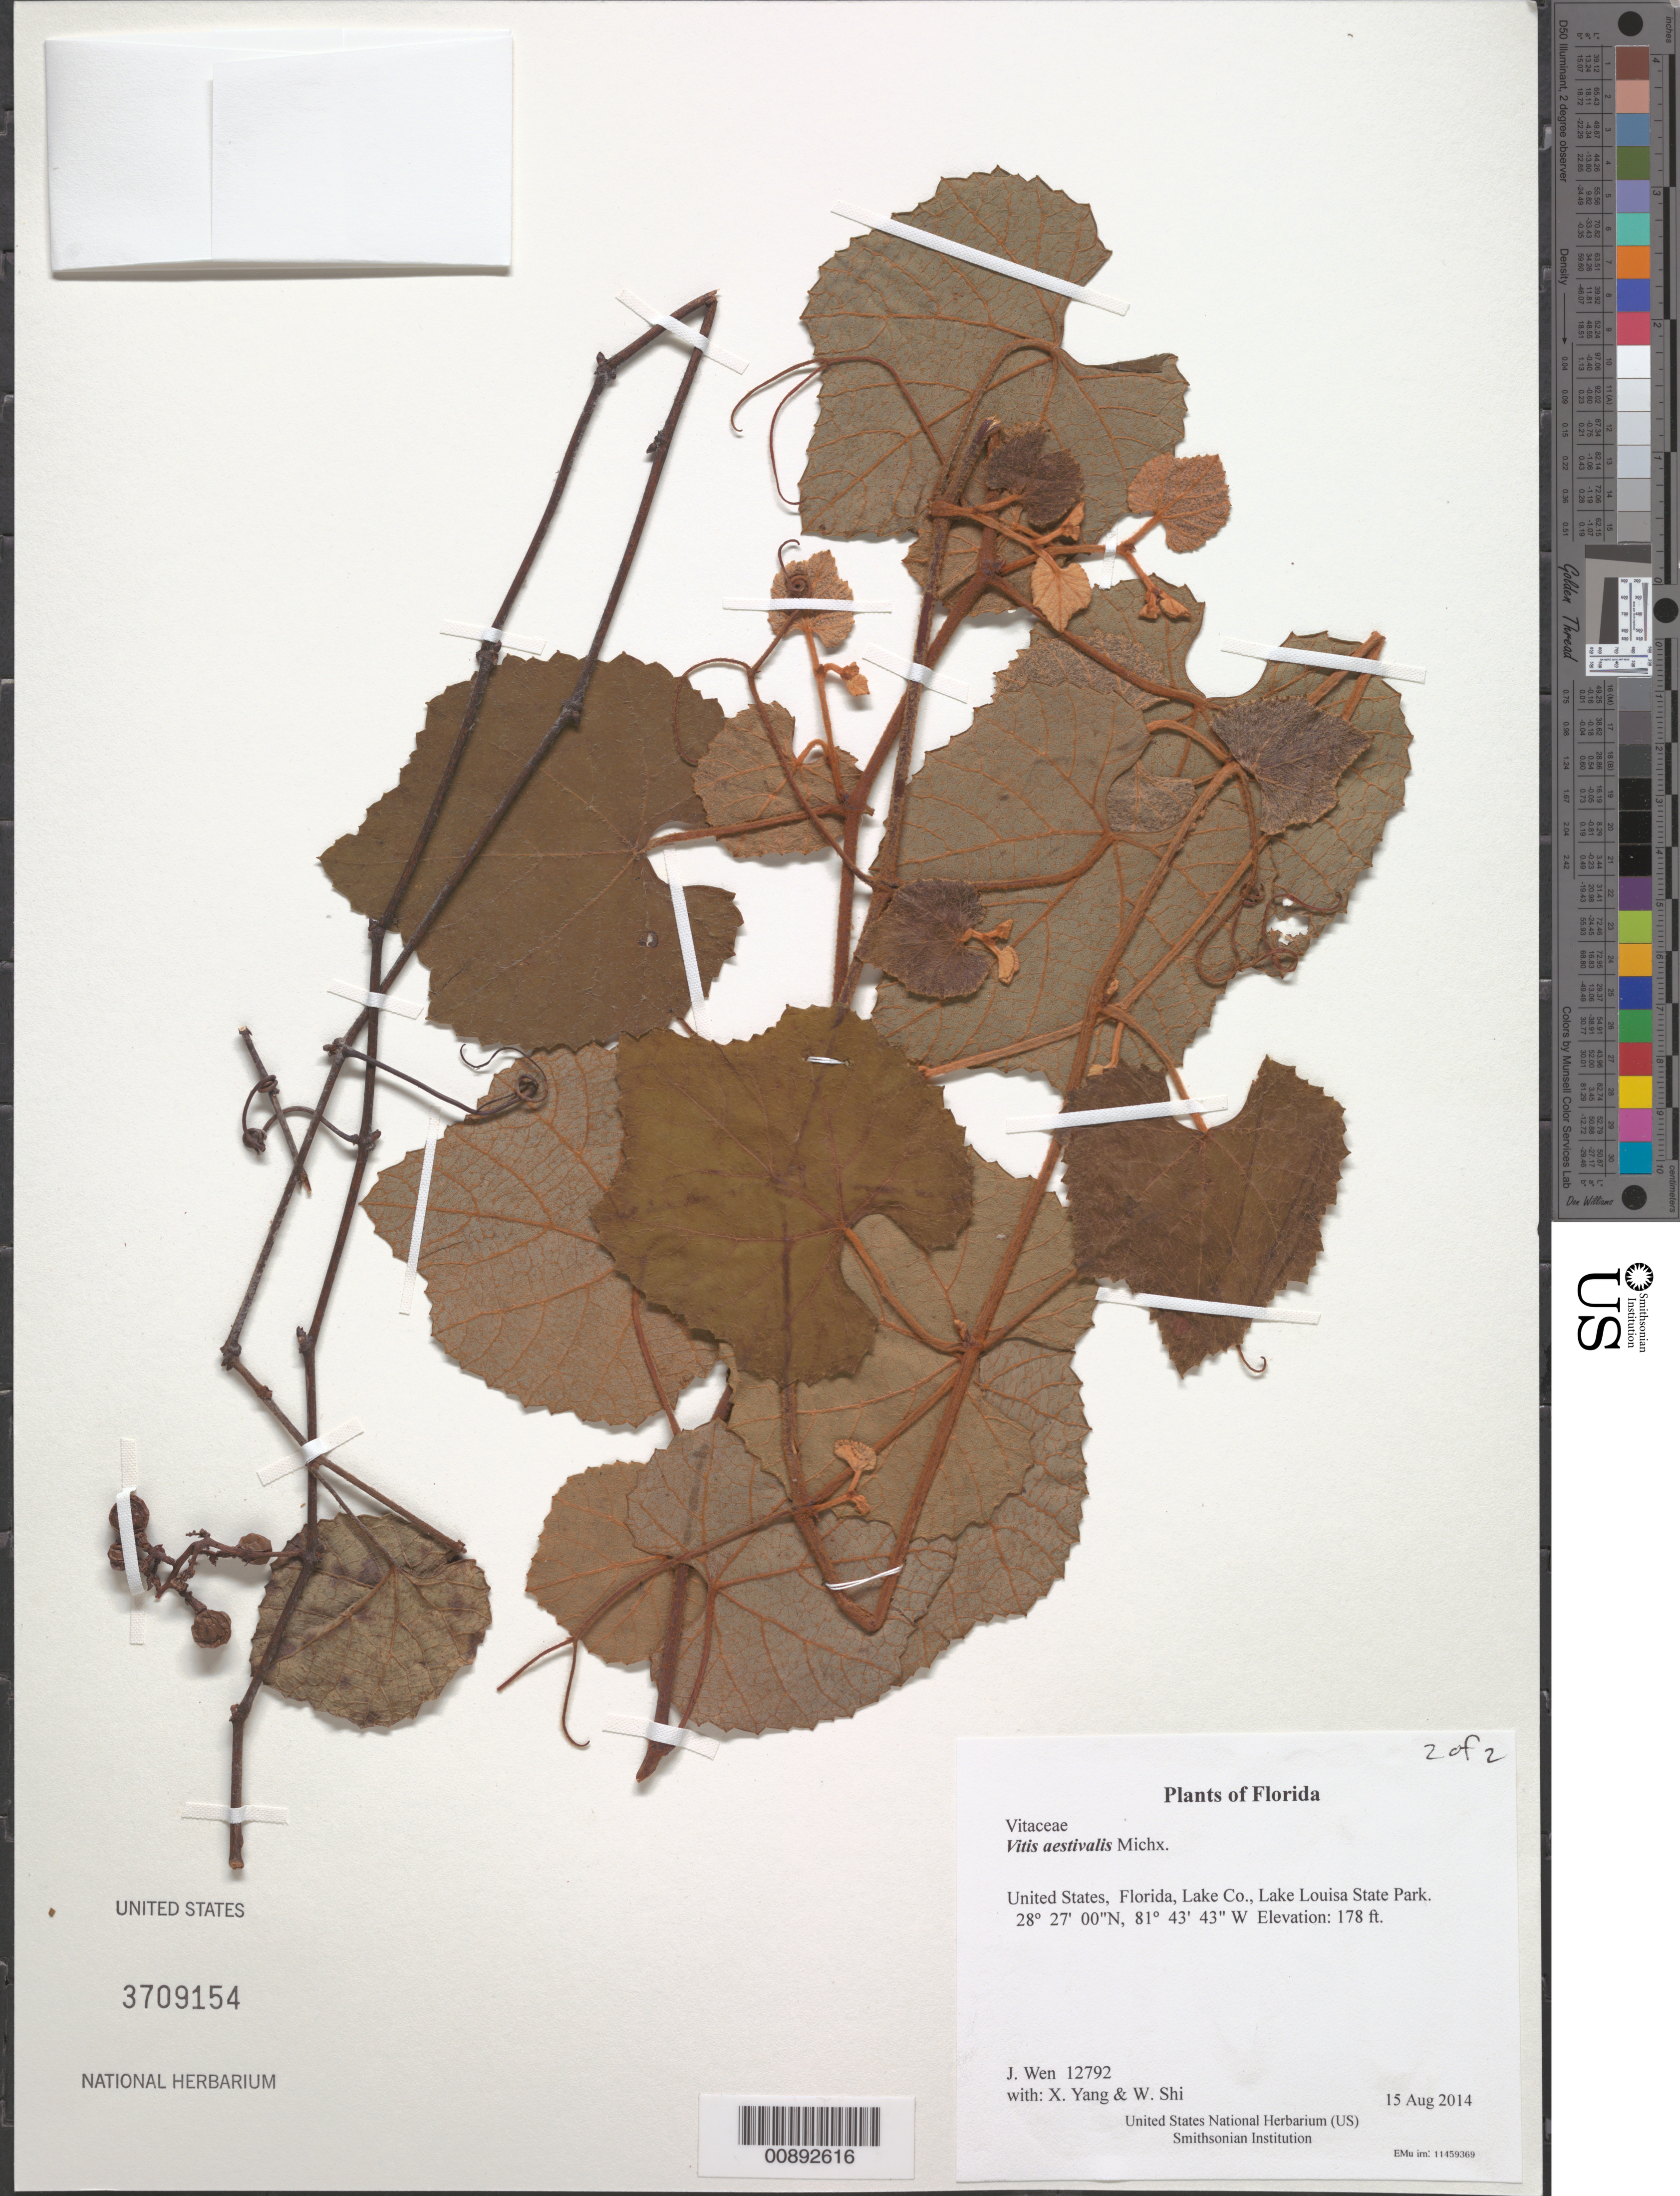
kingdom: Plantae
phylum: Tracheophyta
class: Magnoliopsida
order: Vitales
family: Vitaceae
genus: Vitis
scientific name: Vitis aestivalis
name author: Michx.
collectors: J. Wen, X. Yang & W. Shi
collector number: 12792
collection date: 2014-08-15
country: United States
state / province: Florida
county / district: Lake Co.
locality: Lake Louisa State Park.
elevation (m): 54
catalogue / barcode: US 3709154